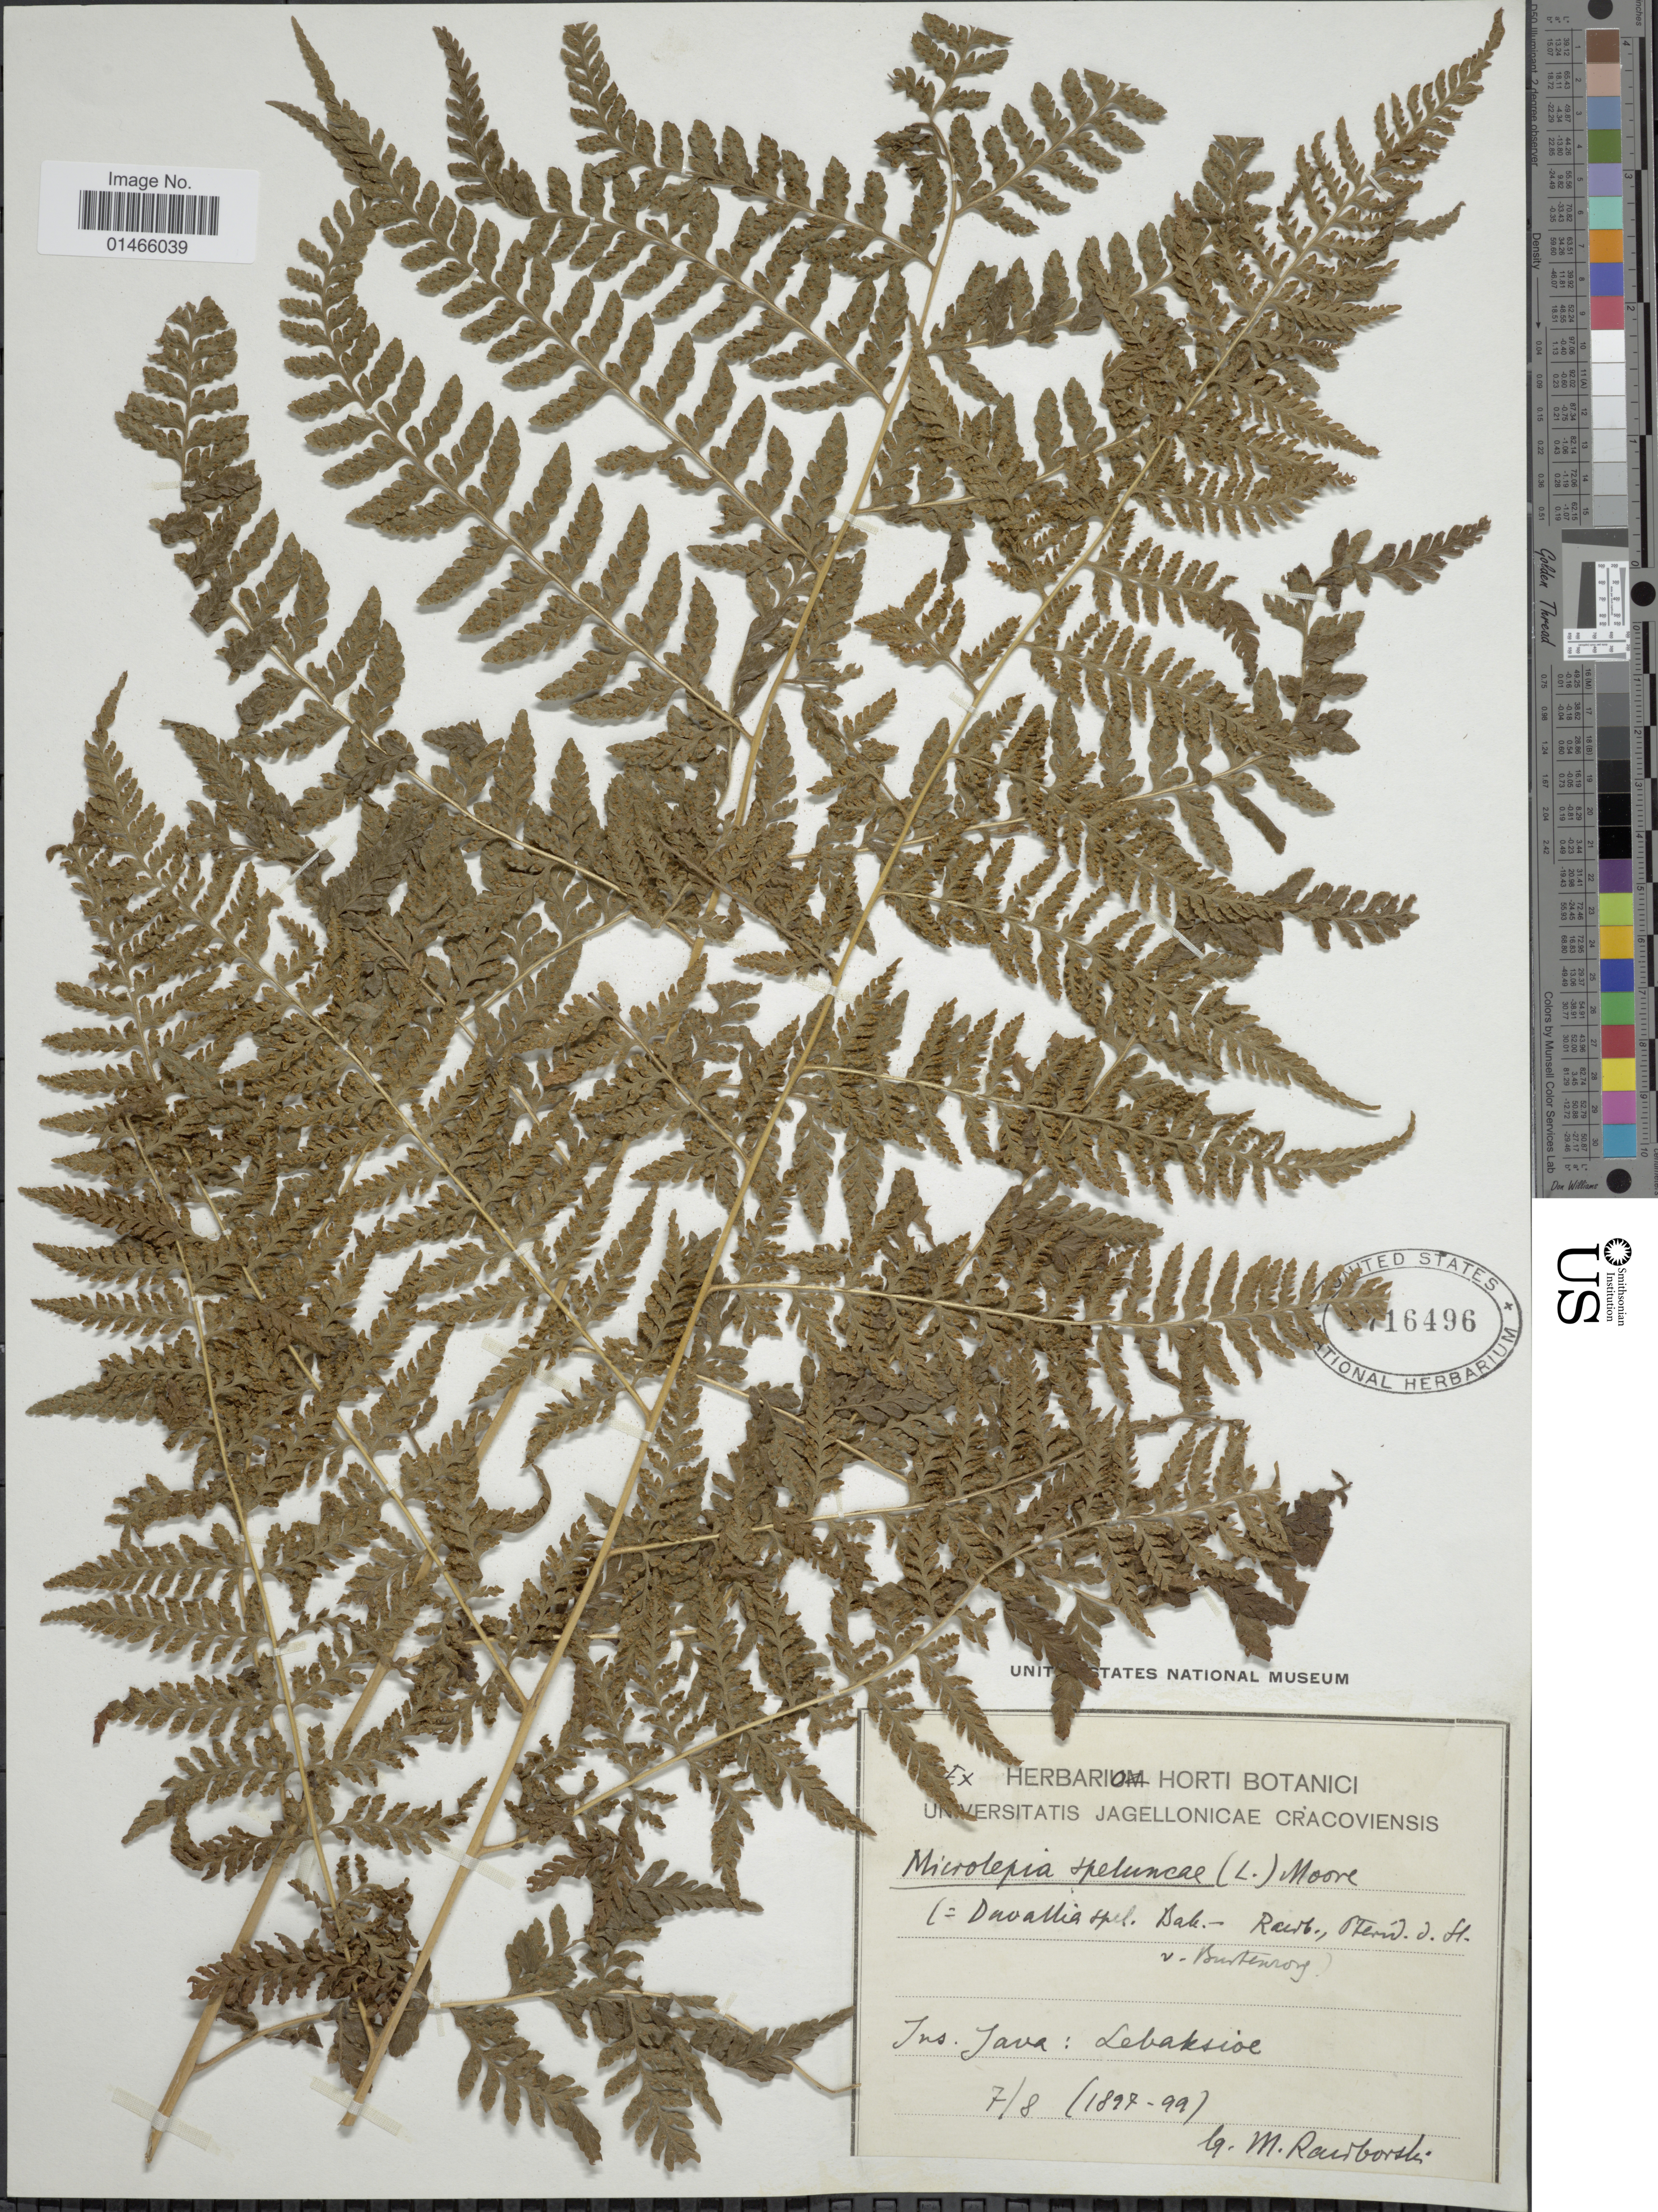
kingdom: Plantae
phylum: Tracheophyta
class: Polypodiopsida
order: Polypodiales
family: Dennstaedtiaceae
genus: Microlepia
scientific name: Microlepia pilosiuscula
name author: (Sm.) C.V. Morton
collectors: M. Raciborski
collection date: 1897-08-07/1899-08-07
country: Indonesia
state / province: Java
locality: Lebaksioe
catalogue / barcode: US 16496